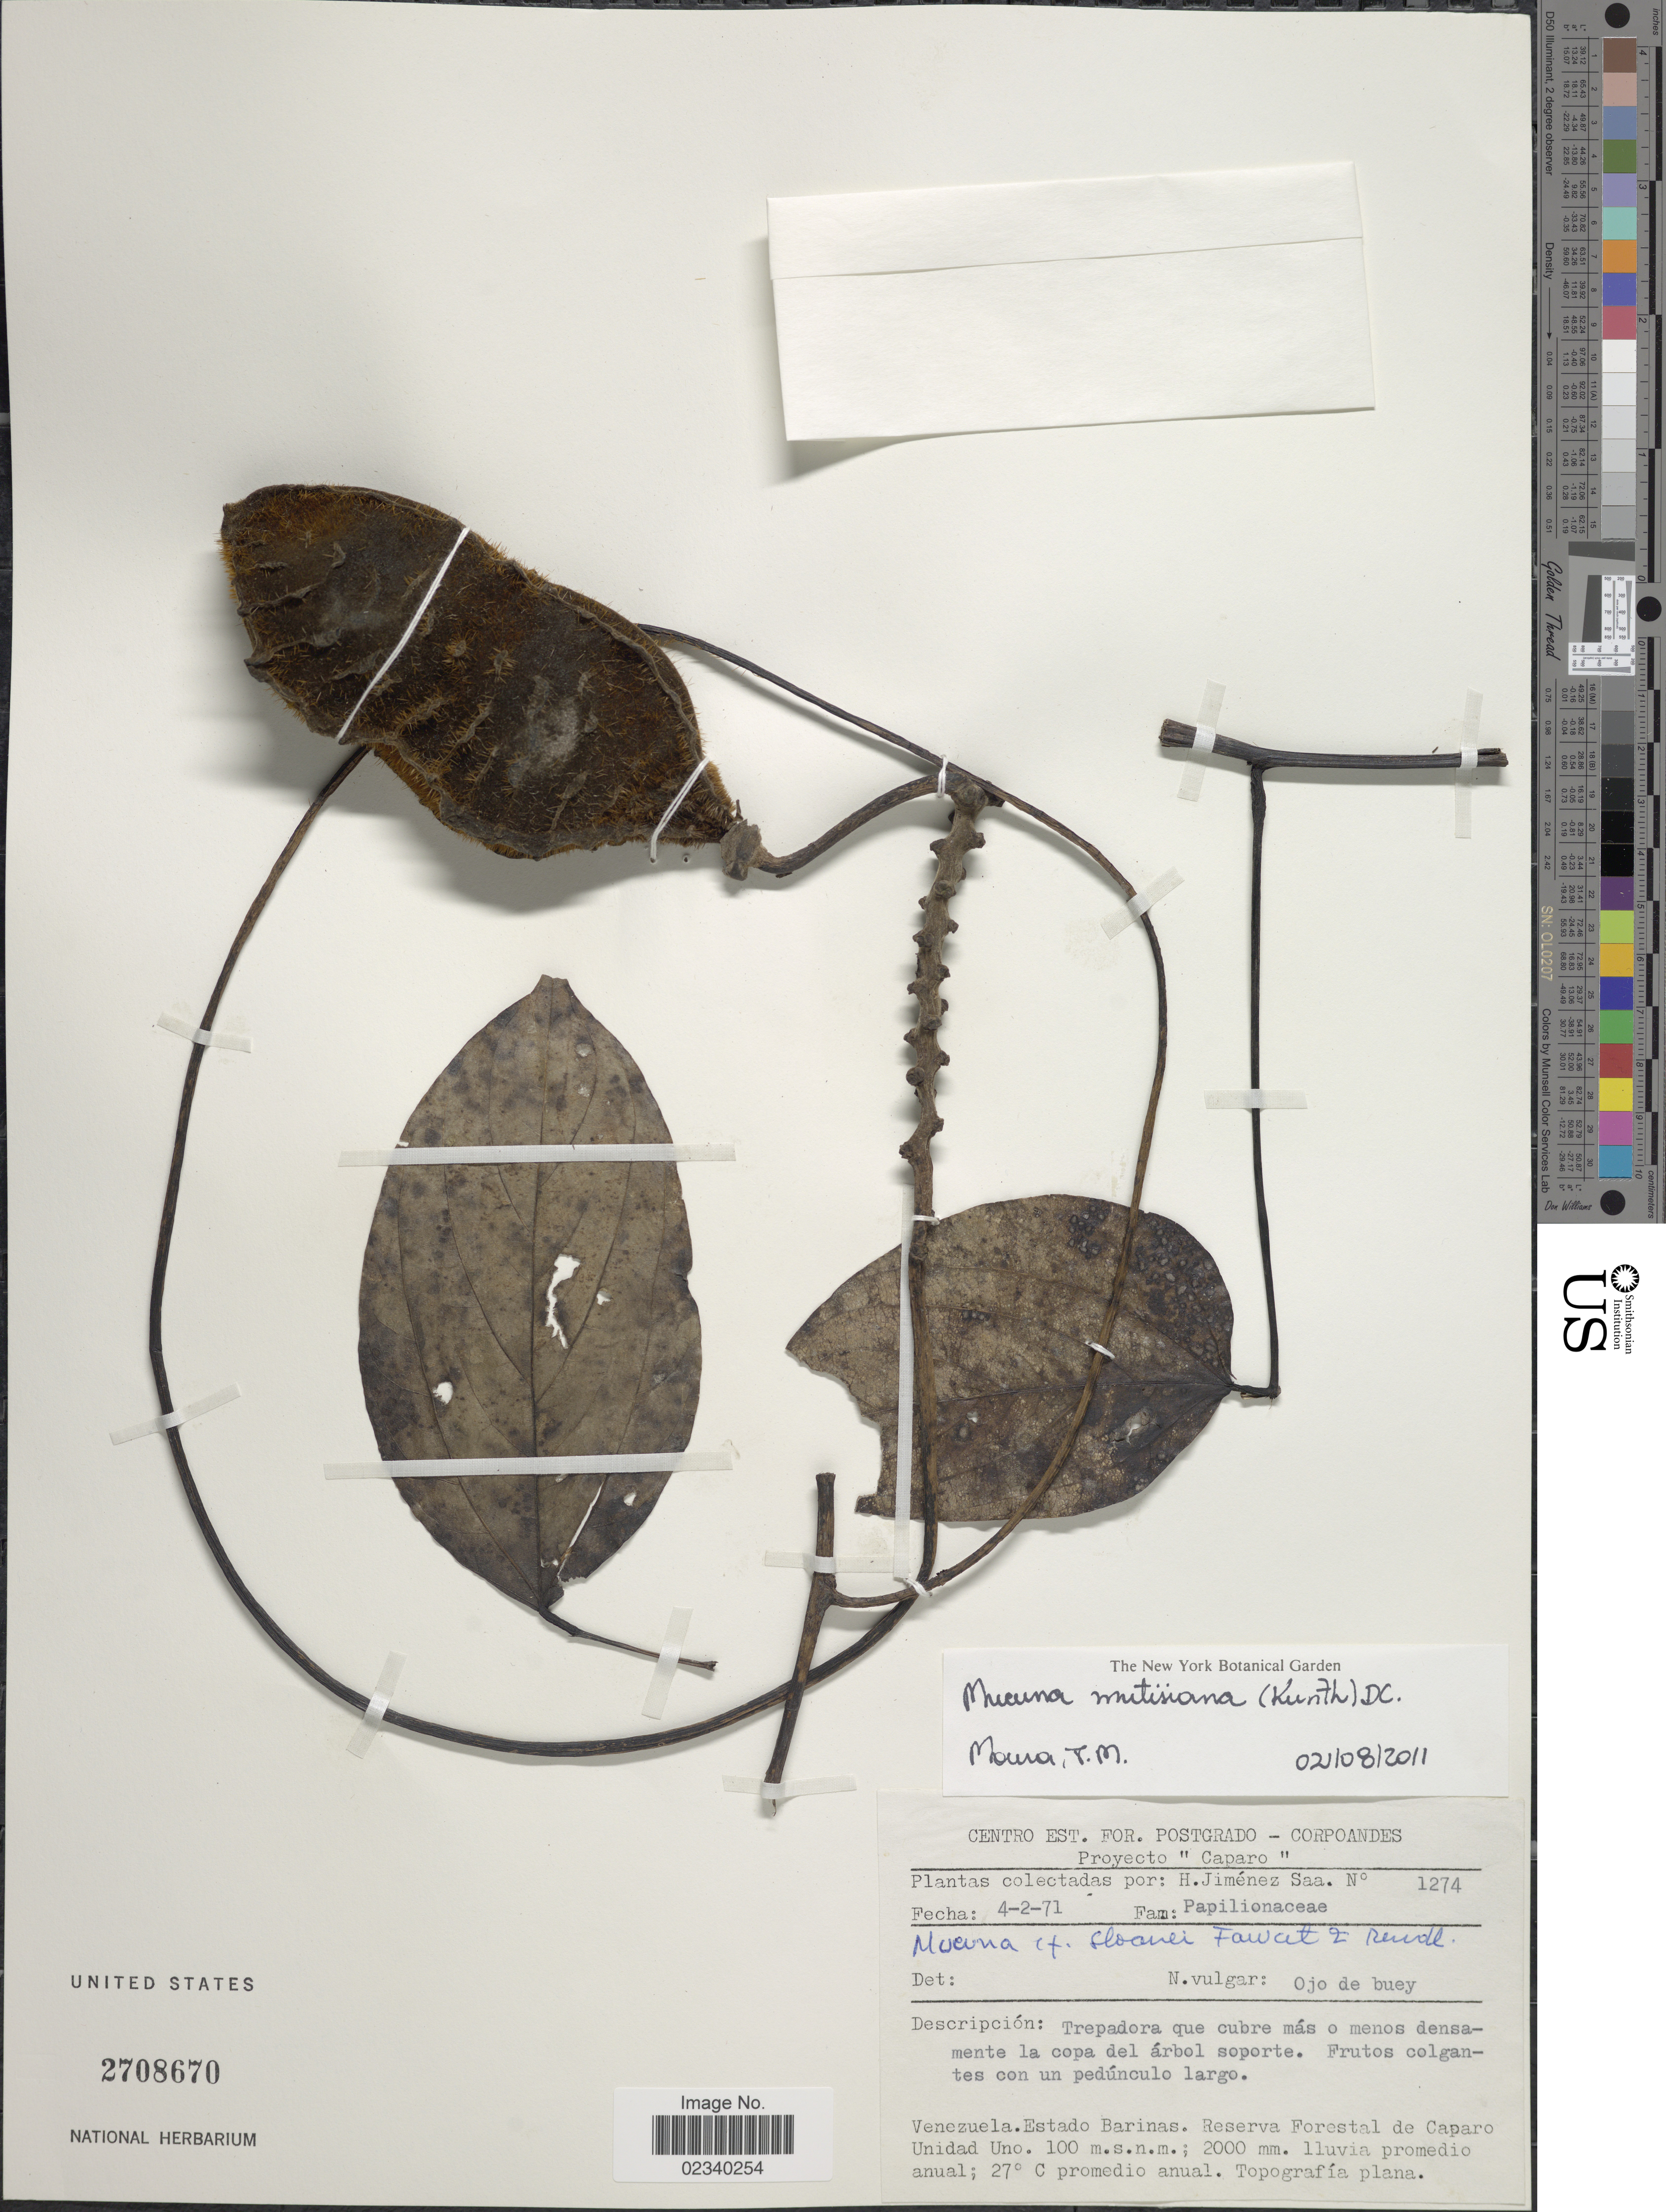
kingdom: Plantae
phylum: Tracheophyta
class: Magnoliopsida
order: Fabales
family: Fabaceae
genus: Mucuna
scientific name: Mucuna mutisiana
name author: (Kunth) DC.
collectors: H. Jiménez-Saa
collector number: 1274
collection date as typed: Transcribed d/m/y: 4/2/71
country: Venezuela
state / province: Barinas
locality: Estado Barinas. Reserva Forestal de Caparo Unidad Uno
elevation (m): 100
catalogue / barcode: US 2708670